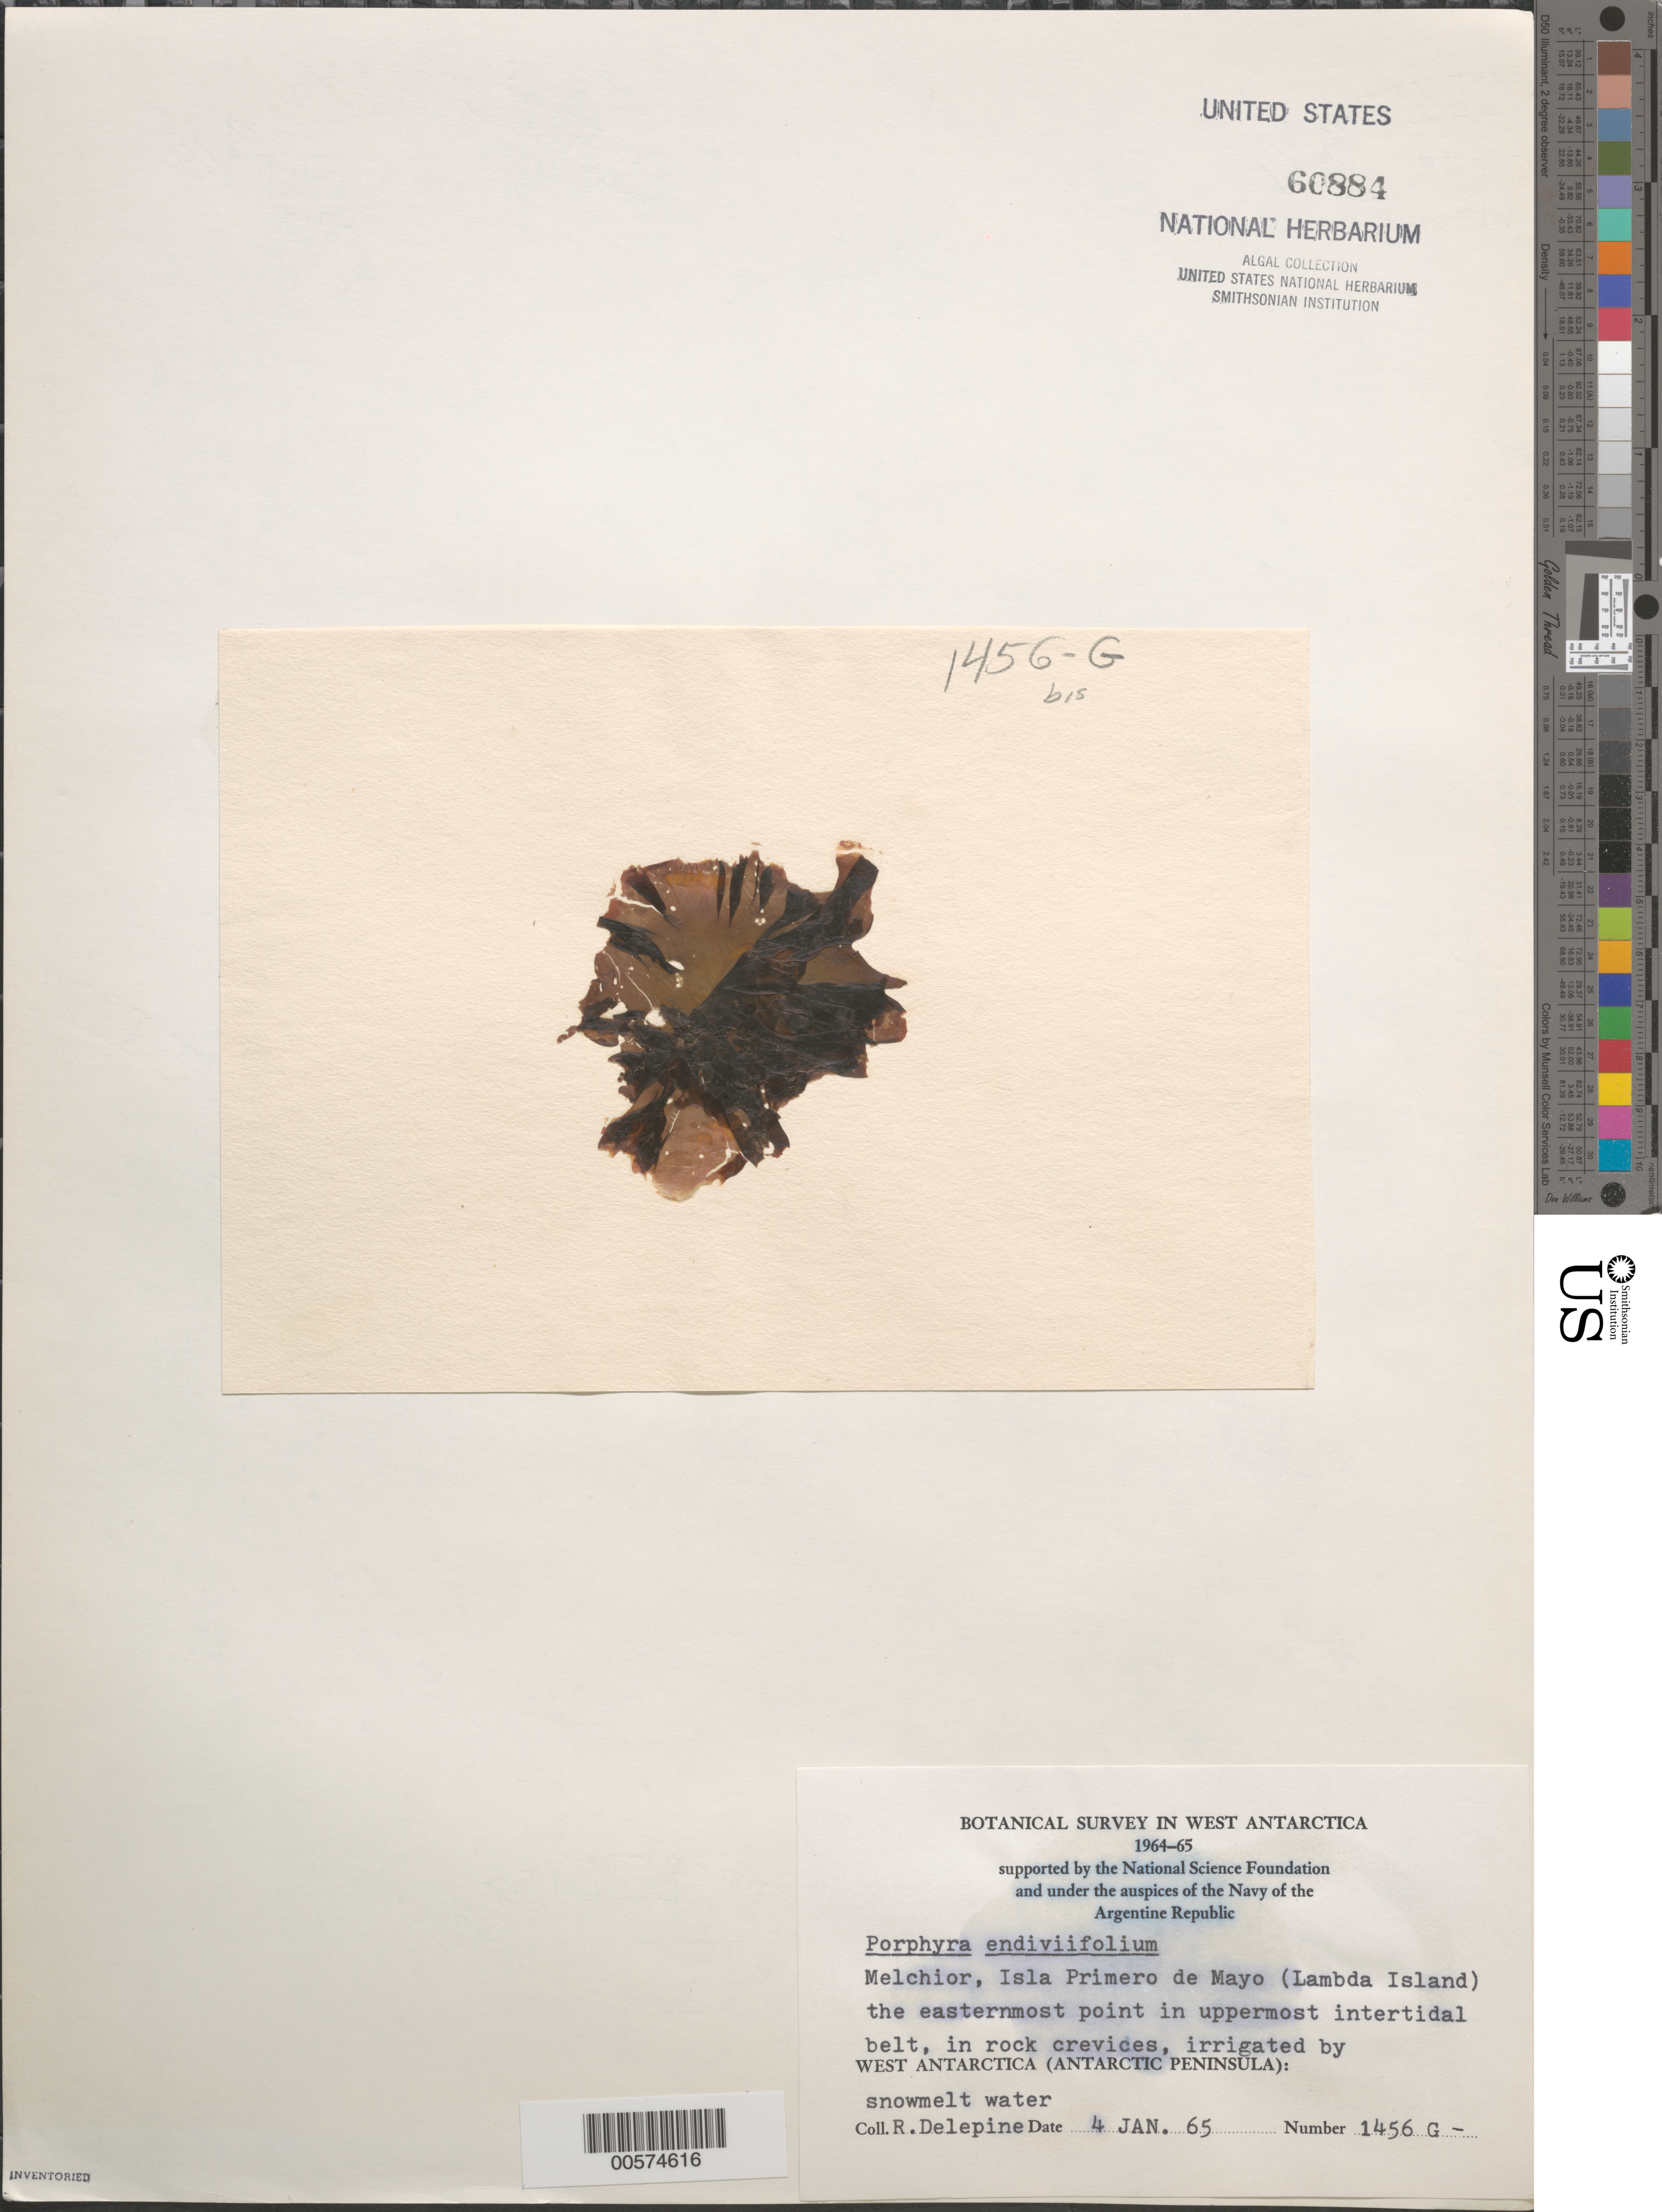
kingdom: Plantae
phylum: Rhodophyta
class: Bangiophyceae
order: Bangiales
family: Bangiaceae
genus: Pyropia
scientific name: Pyropia endiviifolia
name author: (A. Gepp & E. Gepp) H. G. Choi & M.S. Hwang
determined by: Algae name updating Project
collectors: R. Delépine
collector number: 1456g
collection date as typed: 04 Jan 1965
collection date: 1965-01-04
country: Antarctica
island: Lambda Island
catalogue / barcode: US 60884